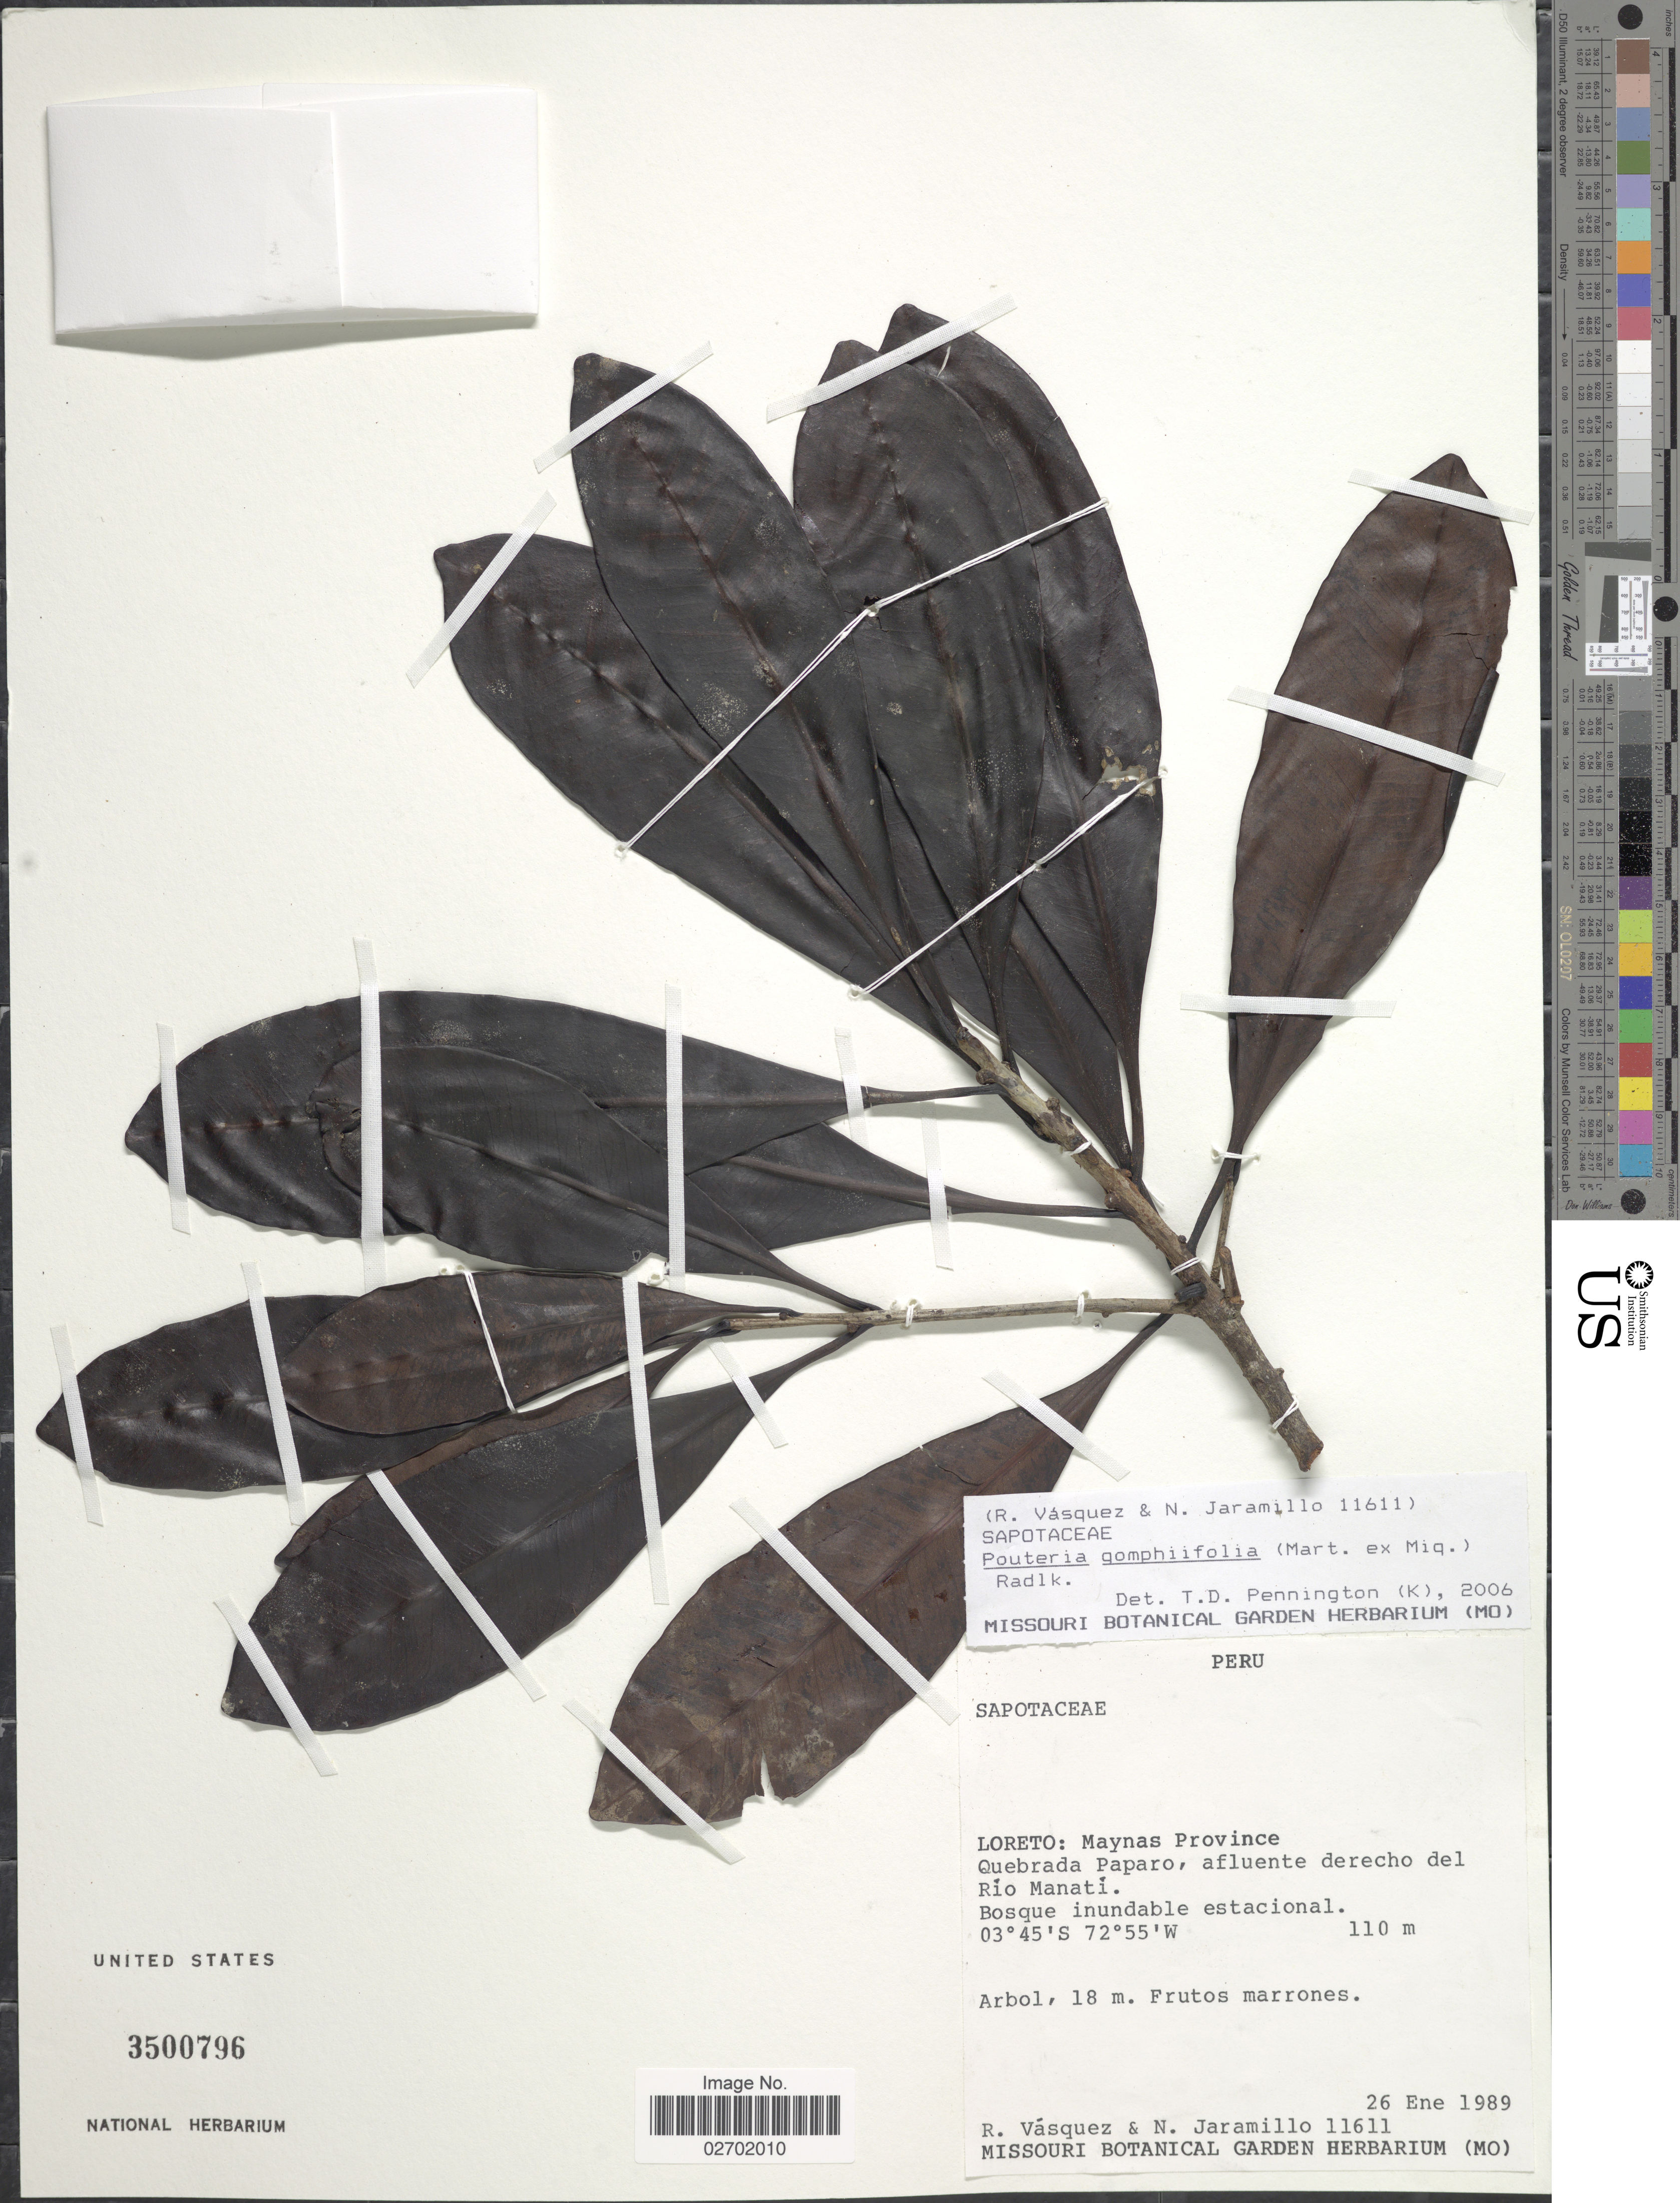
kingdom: Plantae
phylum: Tracheophyta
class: Magnoliopsida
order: Ericales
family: Sapotaceae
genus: Pouteria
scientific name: Pouteria gomphiifolia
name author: (Mart. ex Miq.) Radlk.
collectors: R. Vasquez & N. Jaramillo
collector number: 11611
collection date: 1989-01-26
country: Peru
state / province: Loreto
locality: Maynas Province, Quebrada Paparo, afluente derecho del Río Manatí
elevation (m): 110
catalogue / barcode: US 3500796